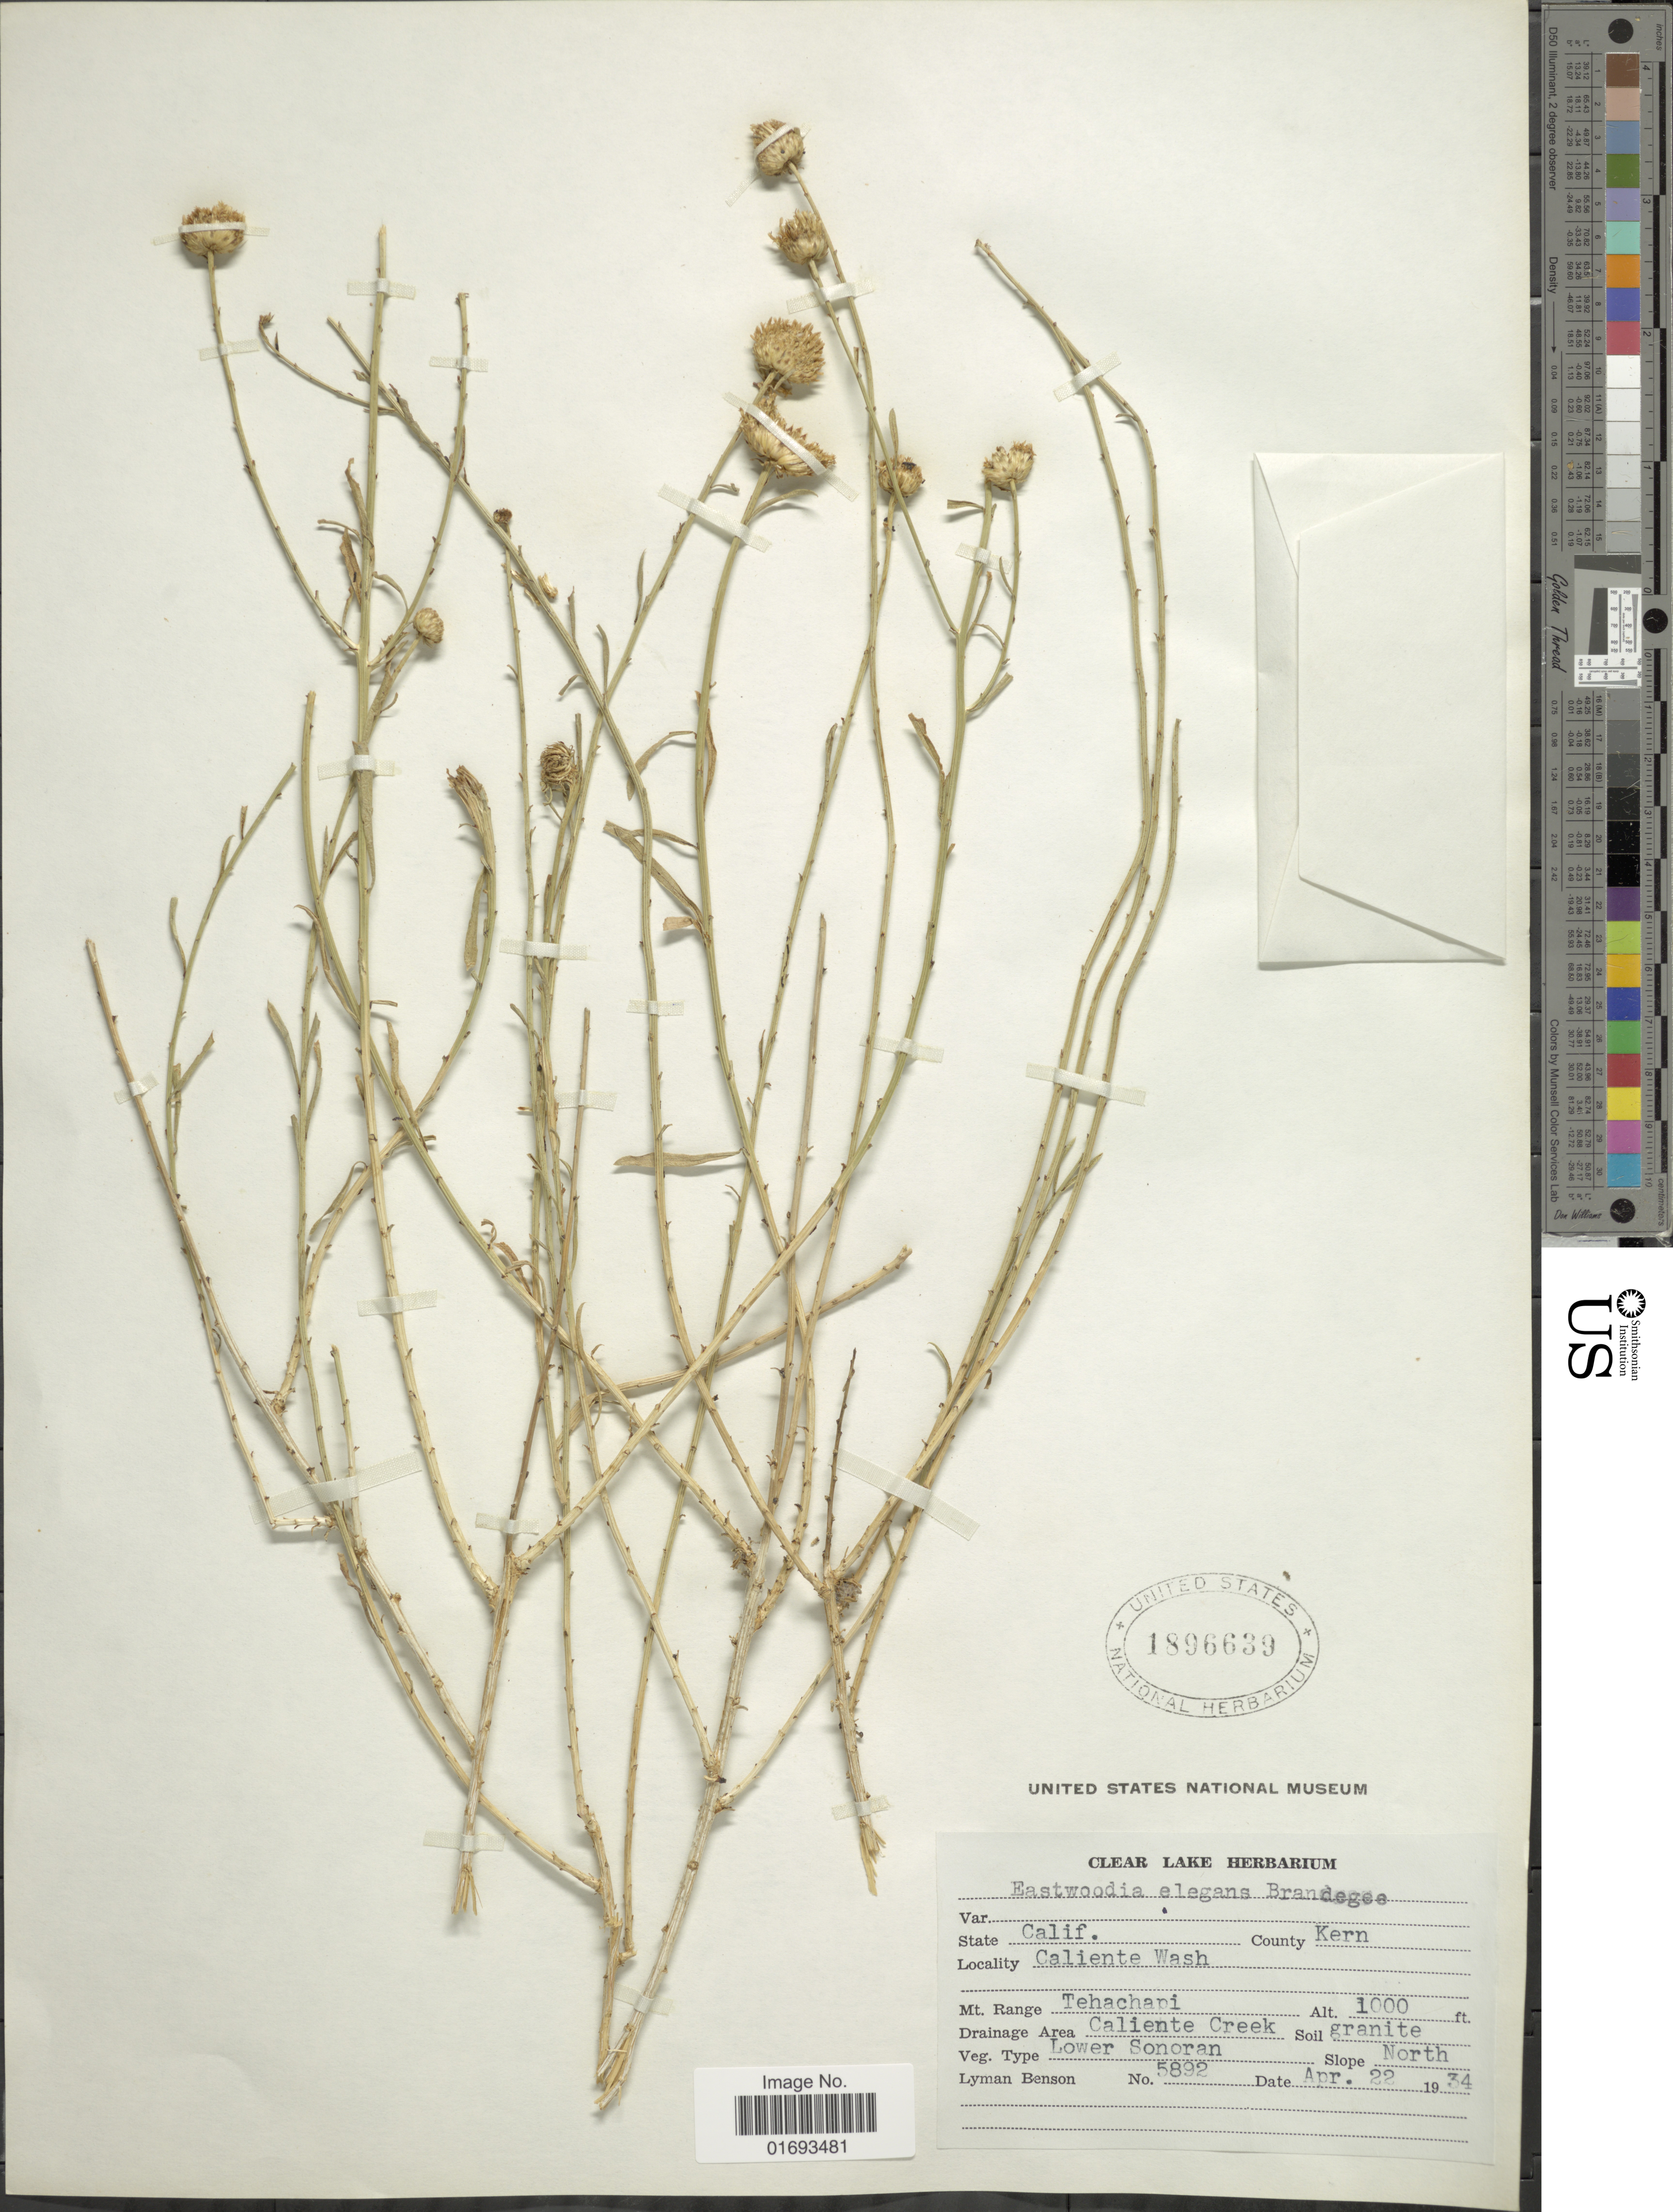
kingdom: Plantae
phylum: Tracheophyta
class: Magnoliopsida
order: Asterales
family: Asteraceae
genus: Eastwoodia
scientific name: Eastwoodia elegans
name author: Brandegee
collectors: L. D. Benson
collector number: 5892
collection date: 1934-04-22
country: United States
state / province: California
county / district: Kern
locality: County Kern, Caliente Wash, Mt. Range Tehachapi, Drainage Area Caliente Creek, soil granite, Lower Sonoran, Slope north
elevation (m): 305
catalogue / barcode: US 1896639